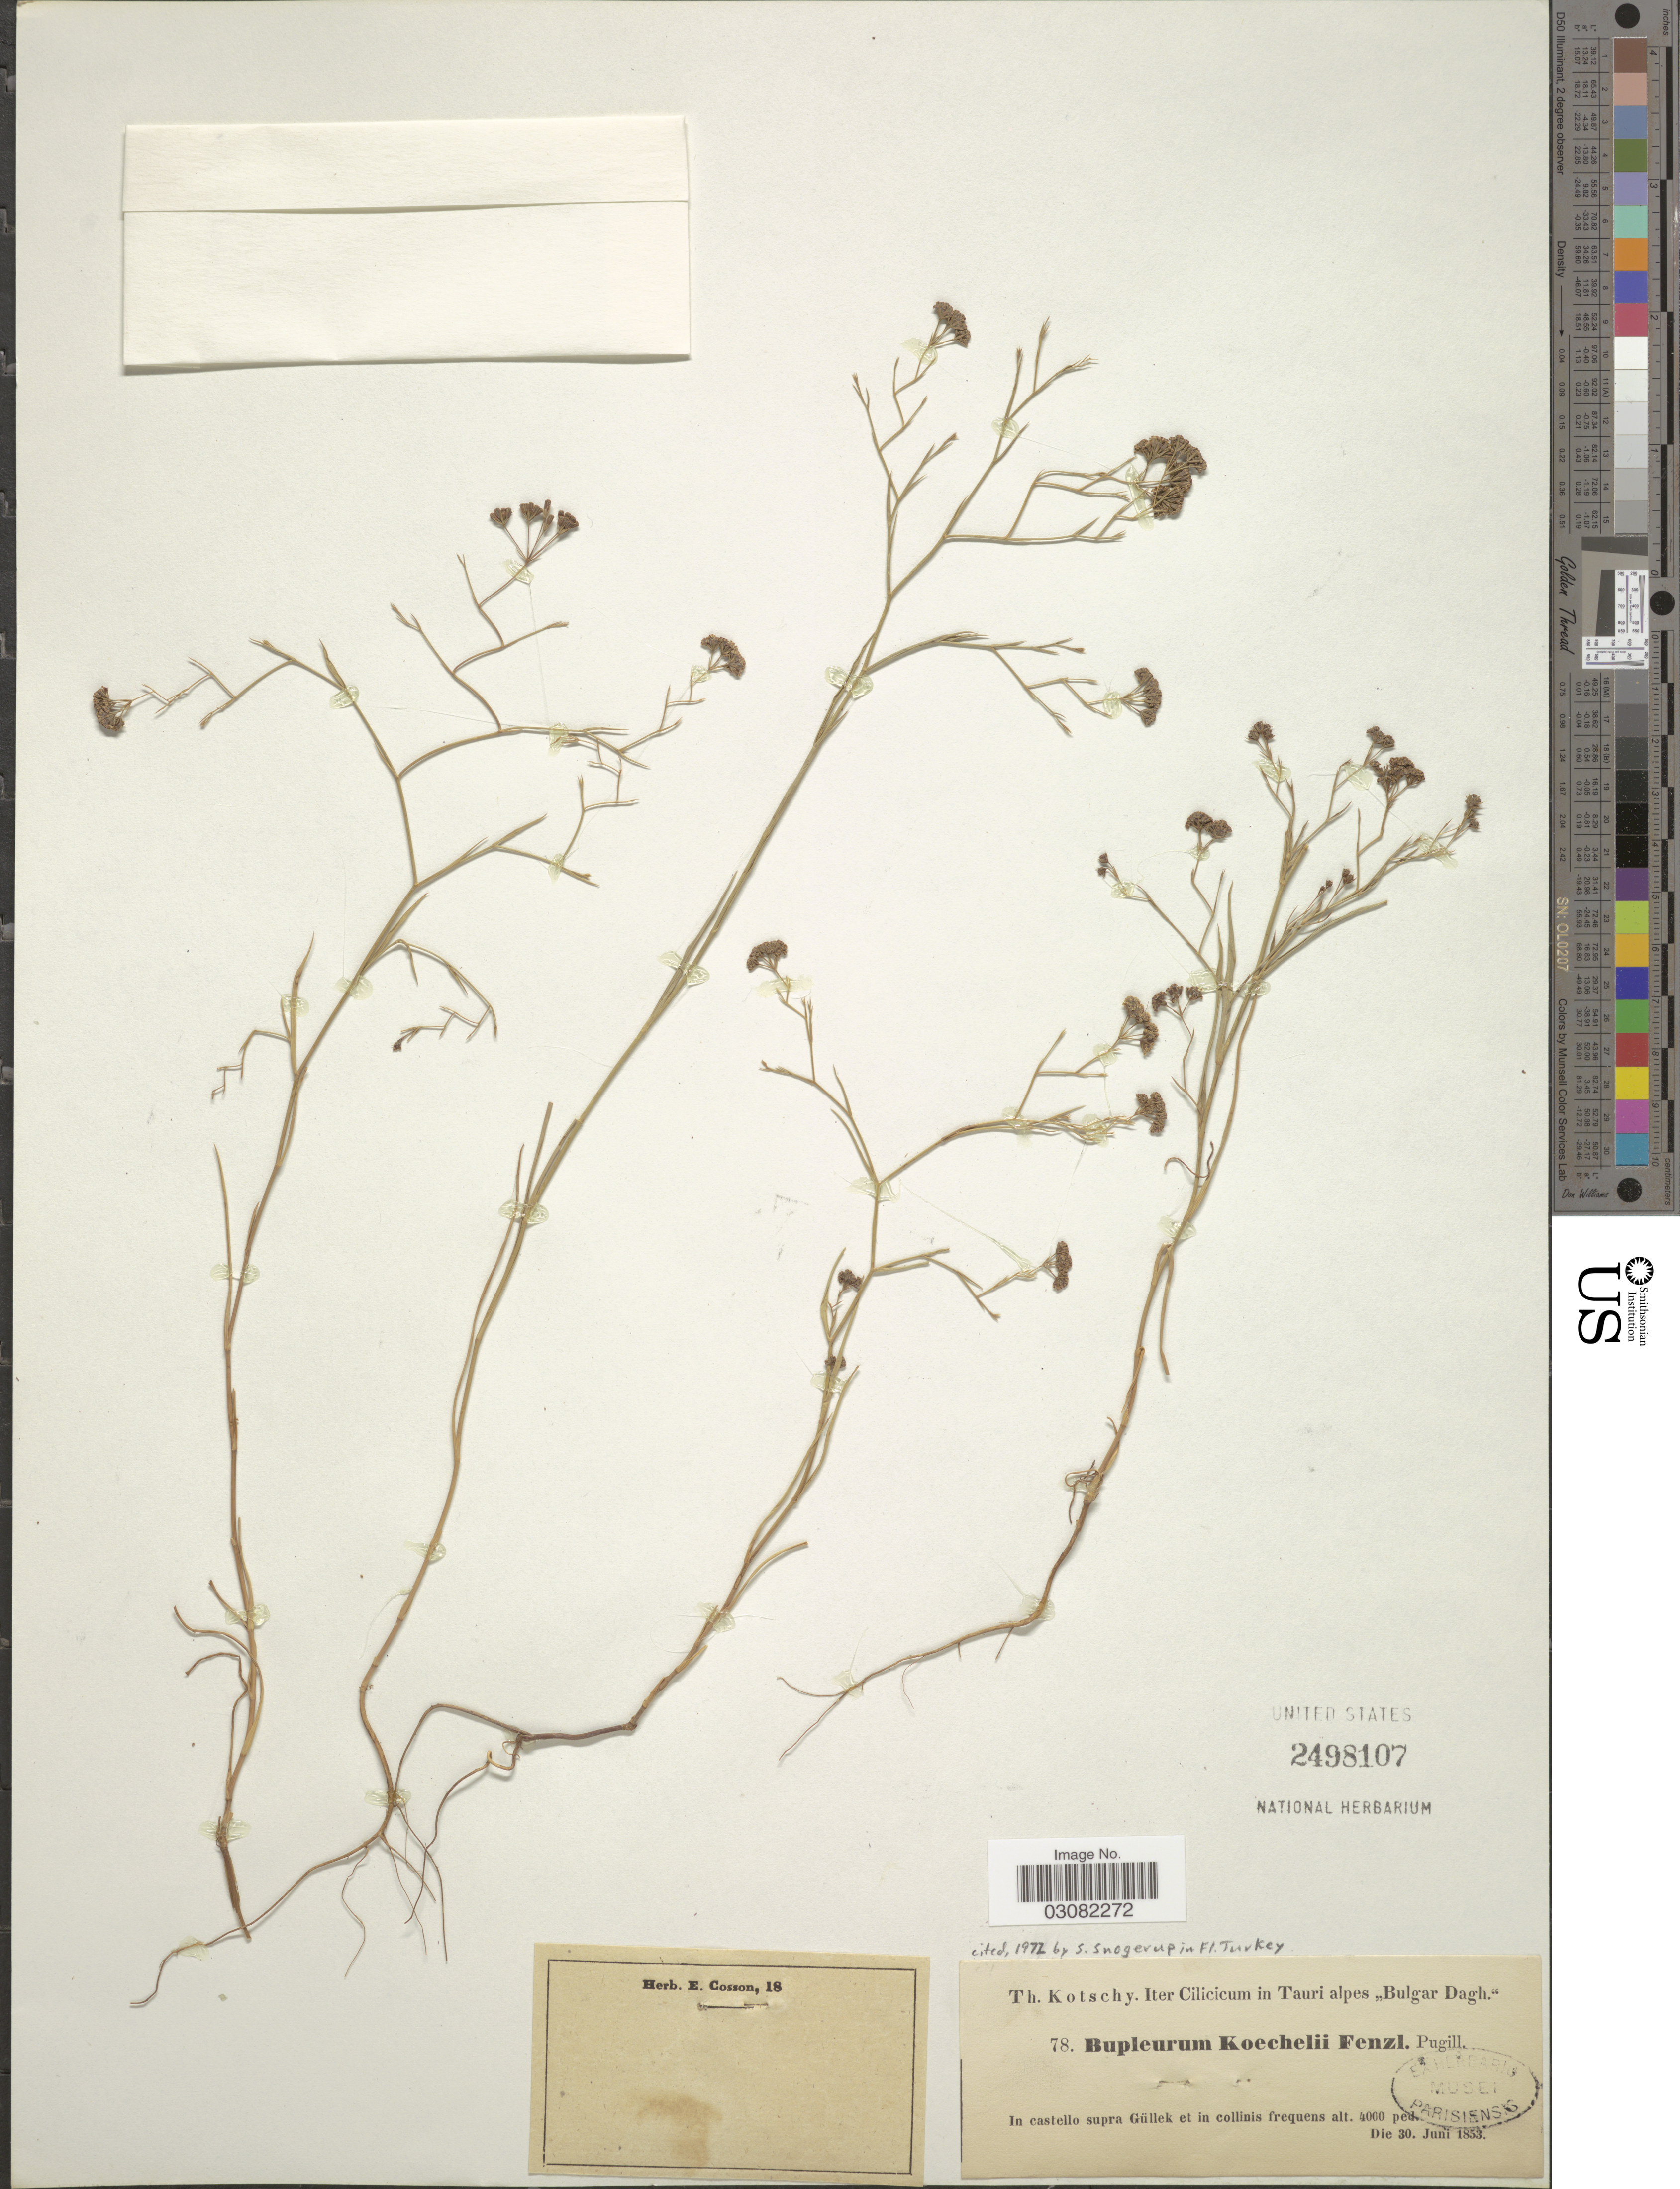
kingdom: Plantae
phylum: Tracheophyta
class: Magnoliopsida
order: Apiales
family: Apiaceae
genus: Bupleurum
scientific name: Bupleurum koechelii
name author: Fenzl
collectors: K. G. Kotschy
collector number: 78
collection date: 1853-06-30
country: Turkey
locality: Iter Cilicicum in Tauri alpes "Bulgar Dagh". In castello supra Güllek et in collinis frequens.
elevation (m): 1219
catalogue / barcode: US 2498107